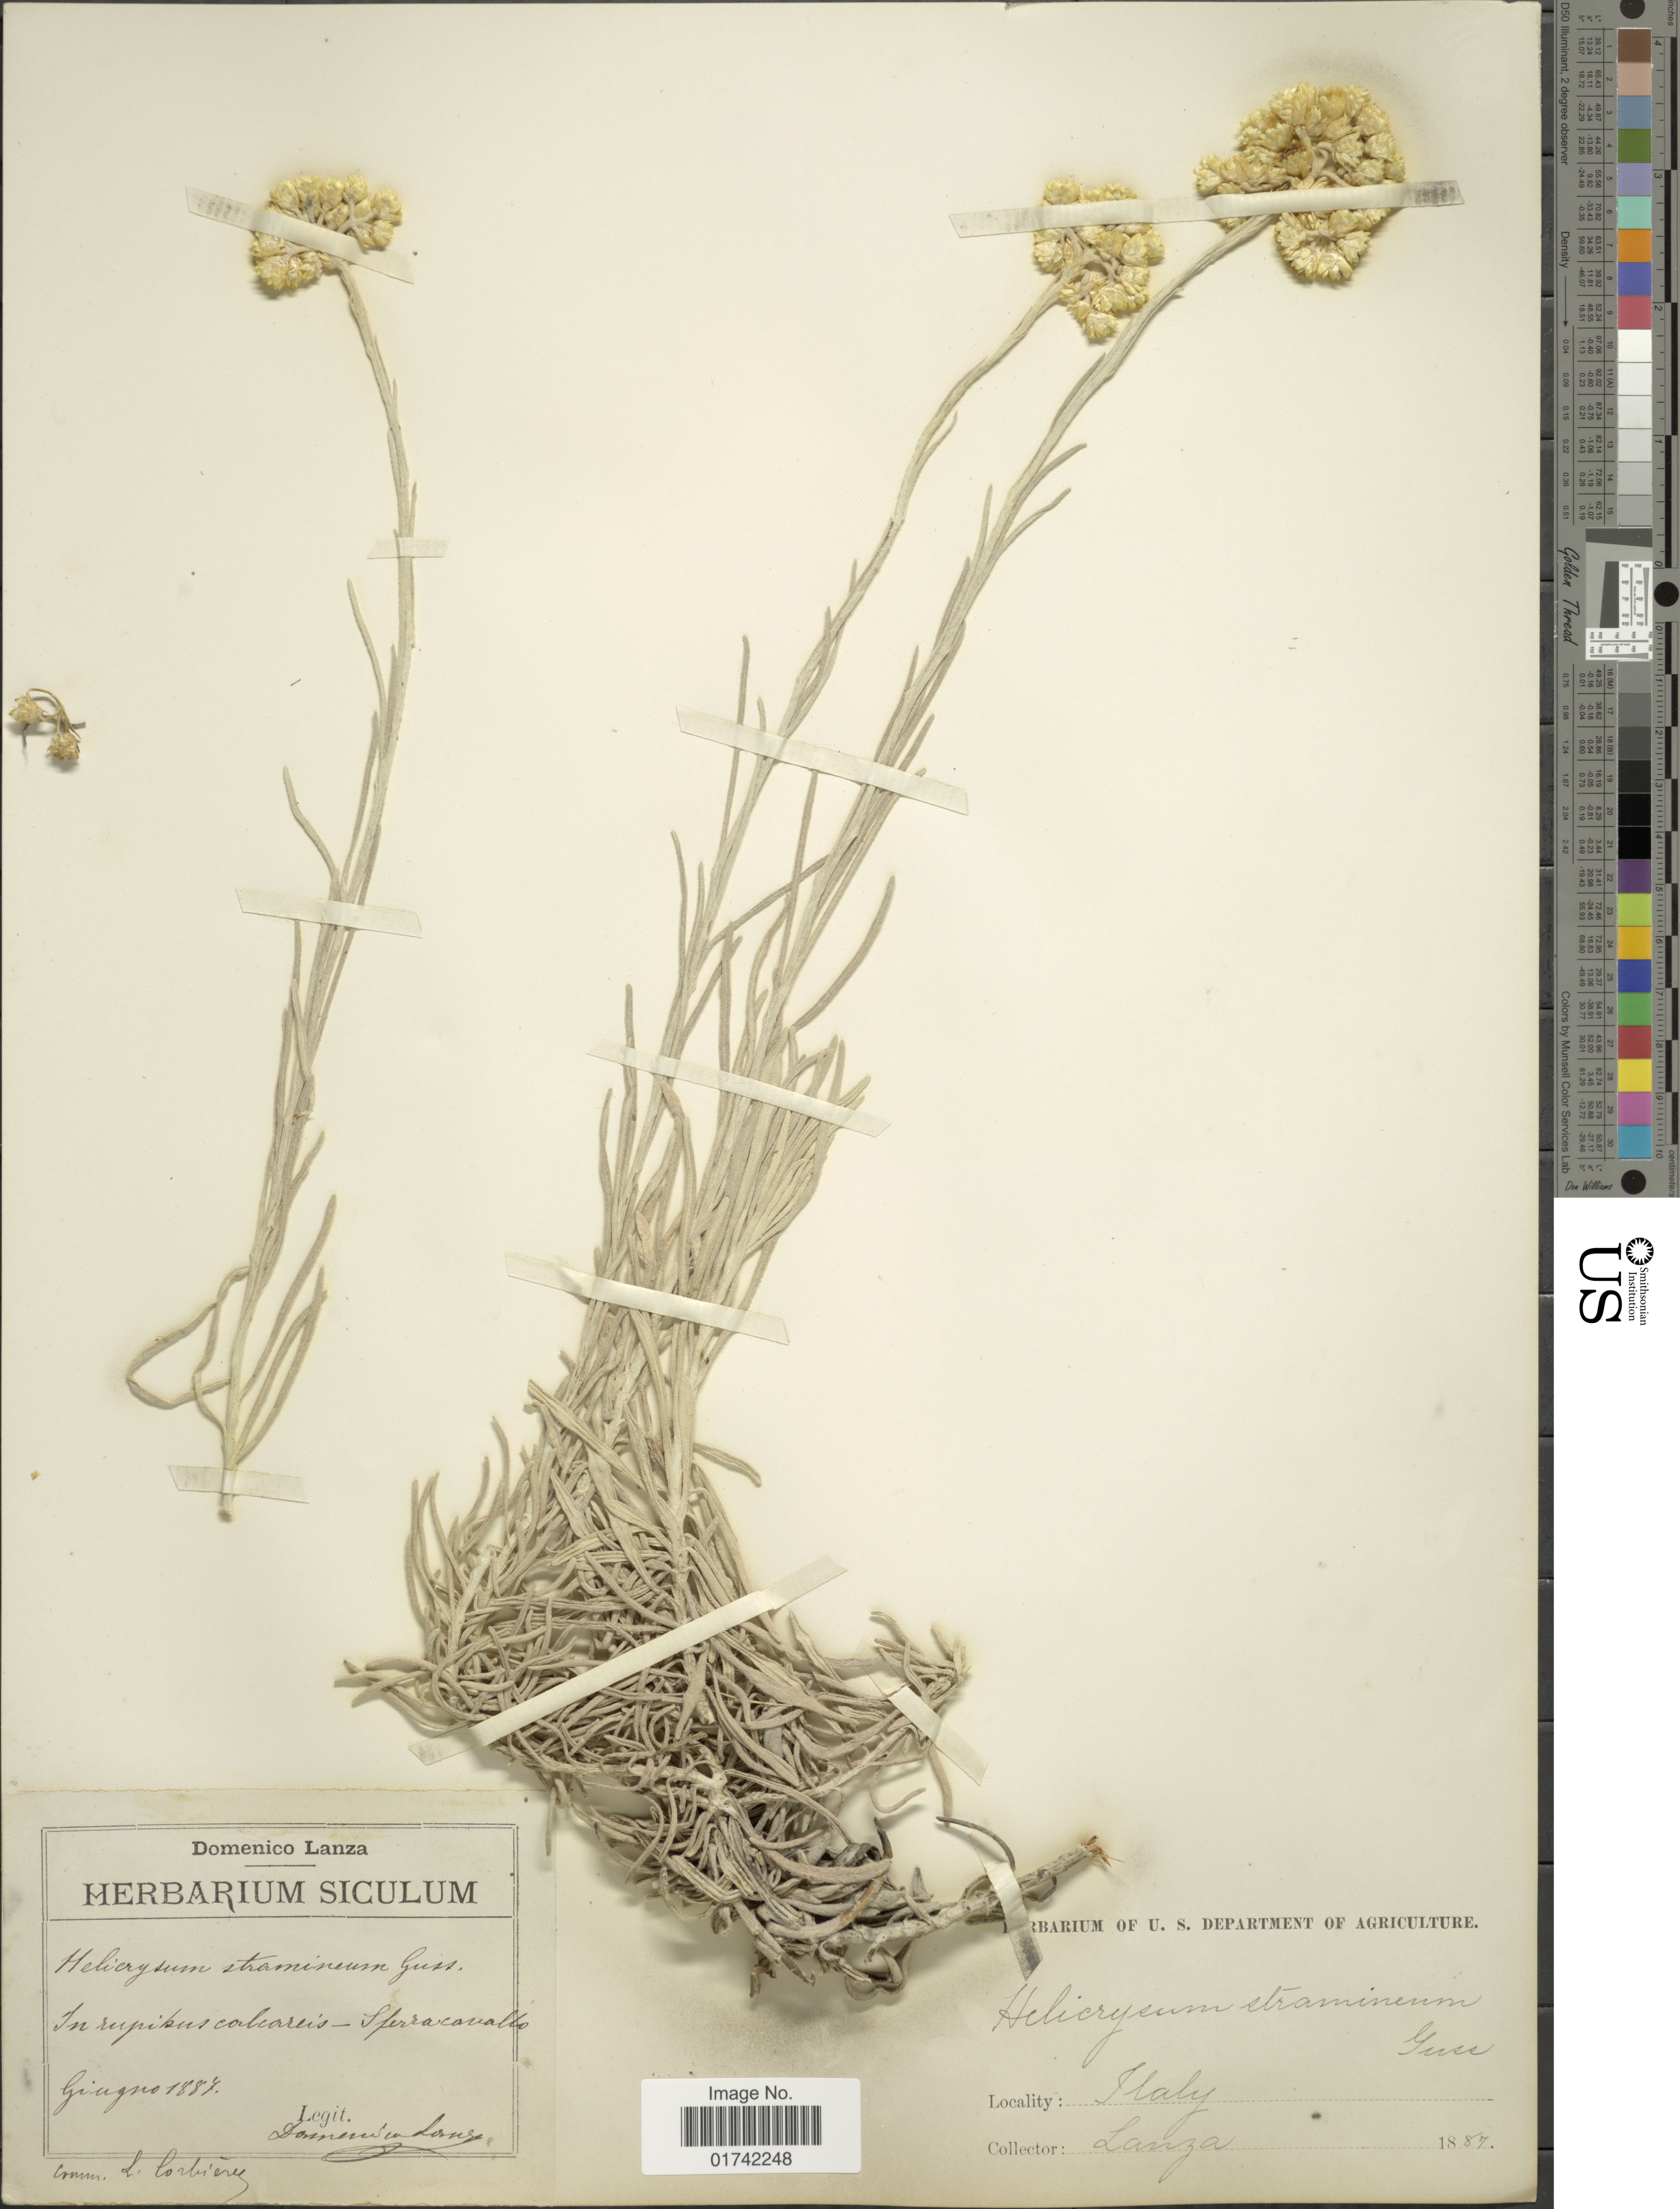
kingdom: Plantae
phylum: Tracheophyta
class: Magnoliopsida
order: Asterales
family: Asteraceae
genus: Helichrysum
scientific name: Helichrysum stramineum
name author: Hiern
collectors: D. Lanza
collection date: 1887-06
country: Italy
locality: In ruperibus corleareis-ifereacauallo [interpreted]